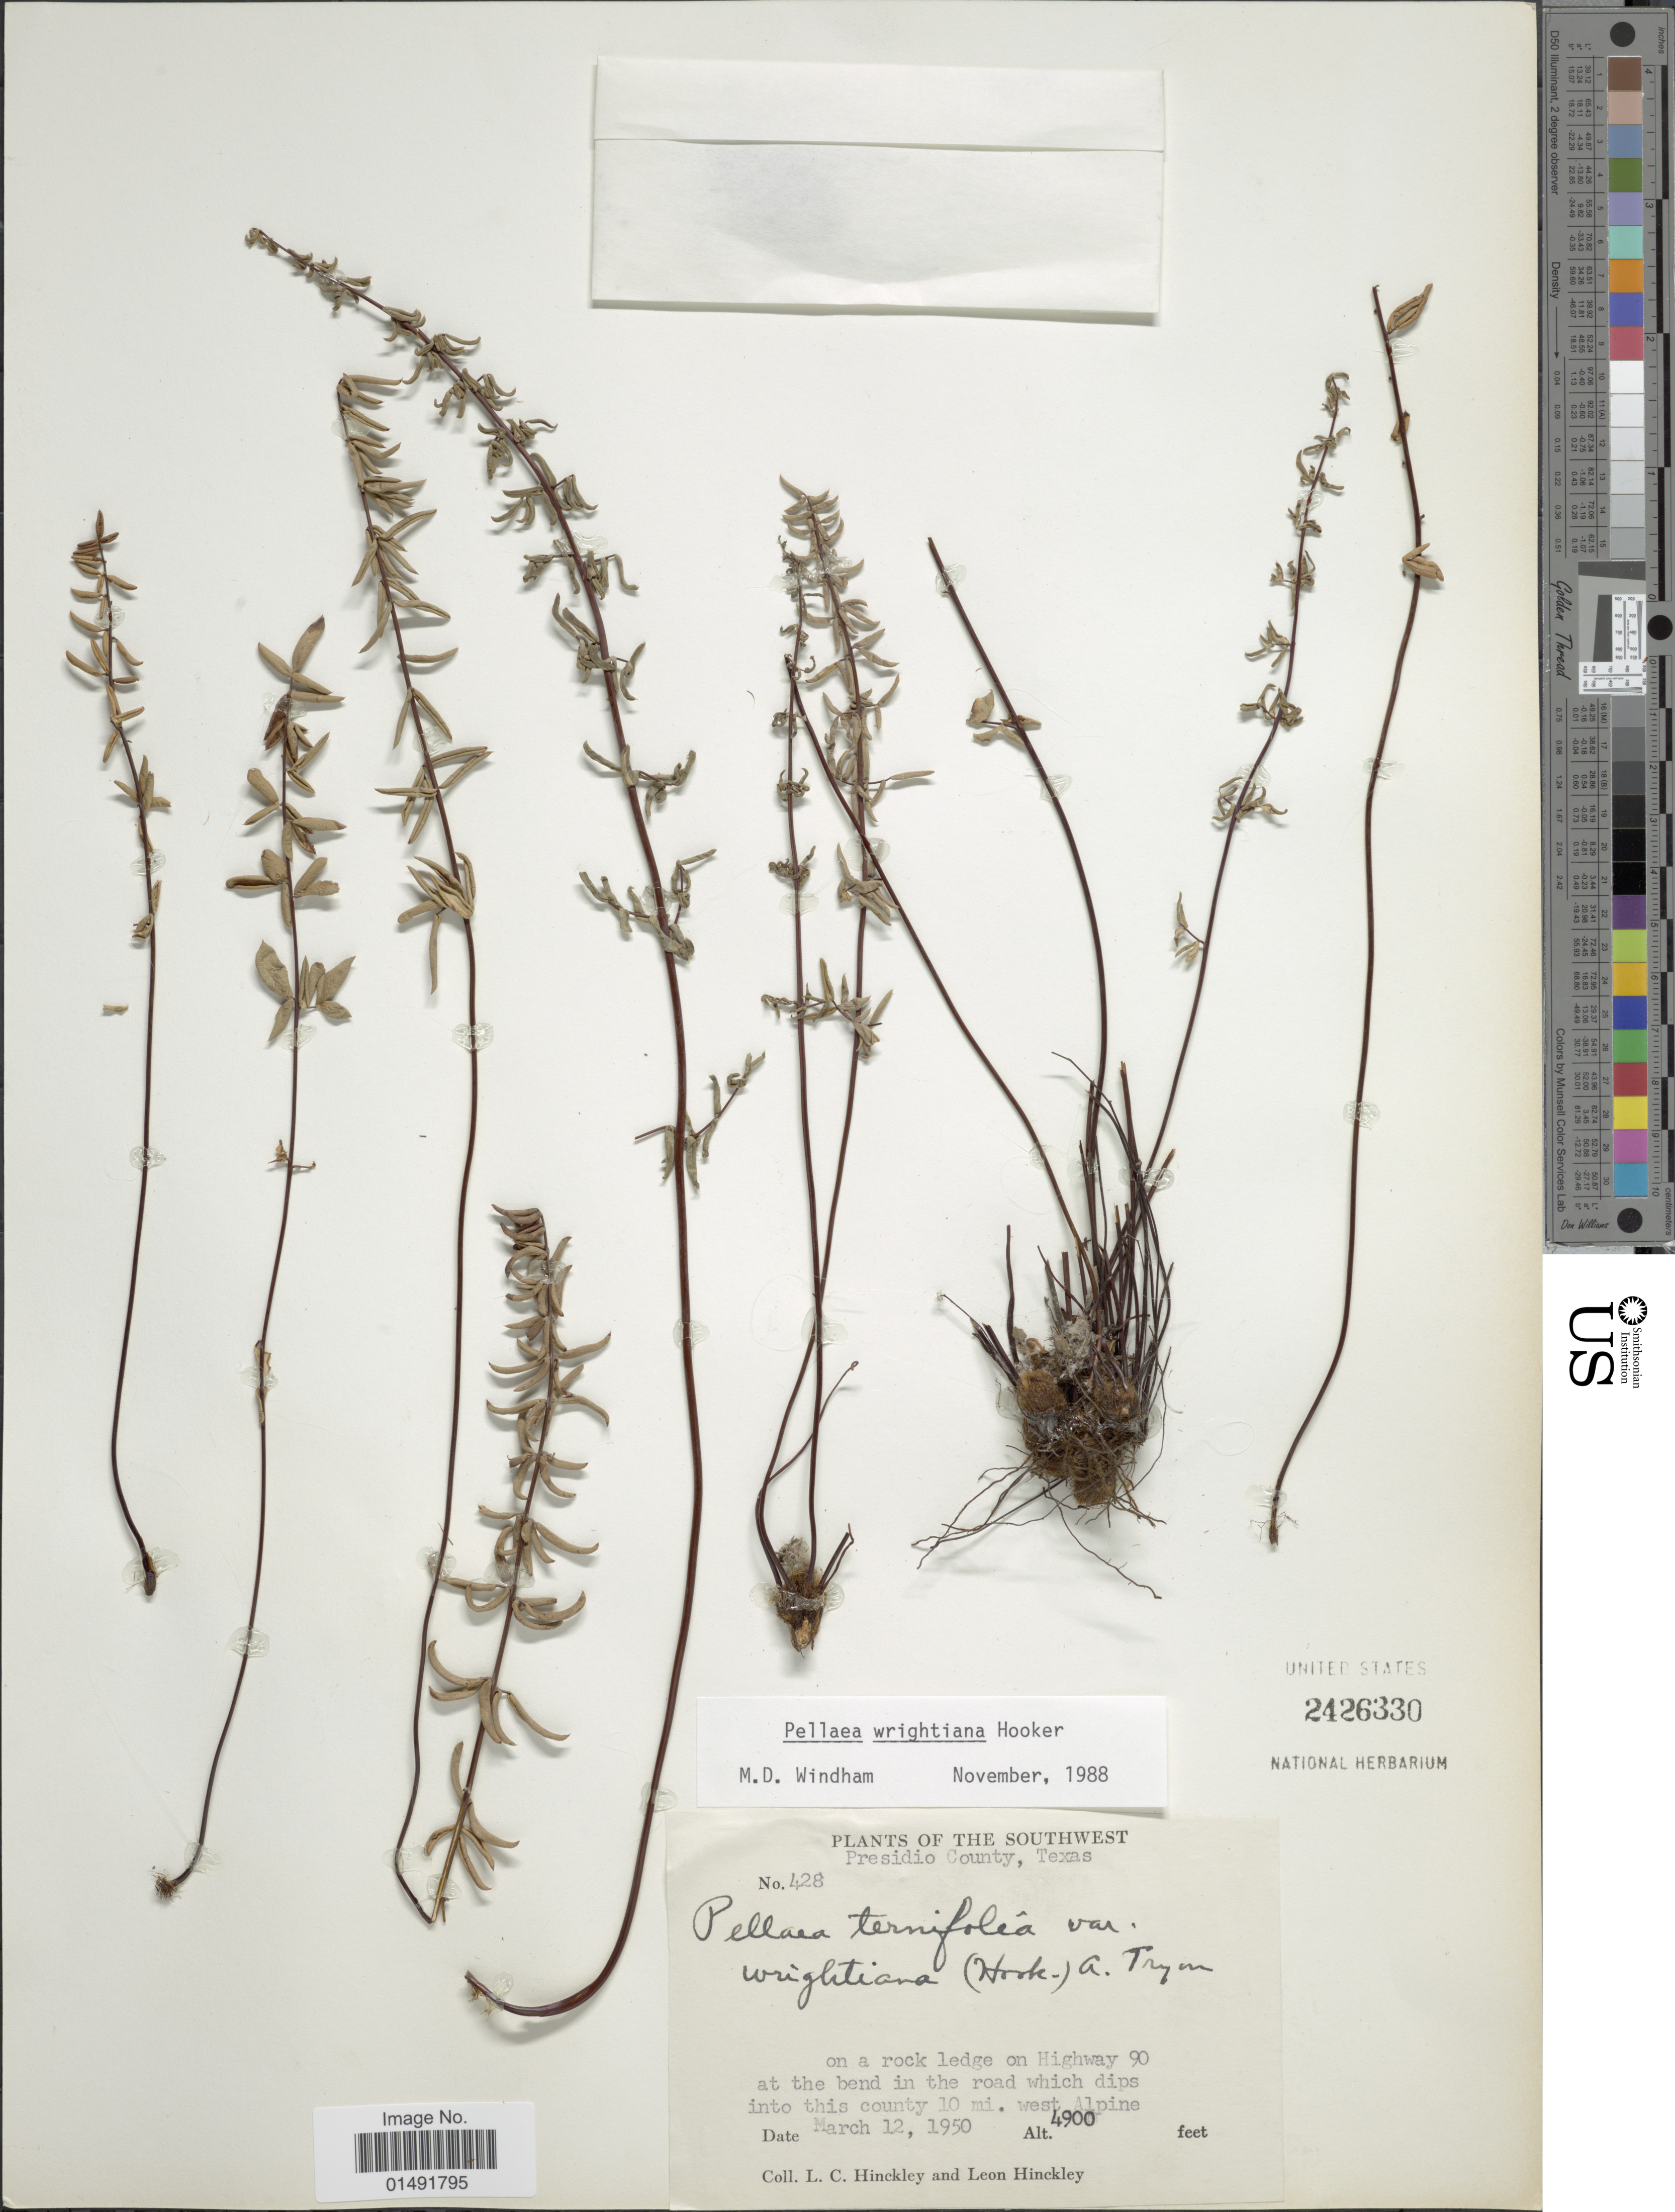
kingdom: Plantae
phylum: Tracheophyta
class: Polypodiopsida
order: Polypodiales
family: Pteridaceae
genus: Pellaea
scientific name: Pellaea wrightiana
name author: Hook.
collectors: L. Hinckley & L. Hinckley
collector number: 428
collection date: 1950-03-12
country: United States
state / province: Texas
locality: Presidio County, on a rock ledge on Highway 90 at the bend in the road which dips into this county 10 mi. west alpine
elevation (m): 1494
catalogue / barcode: US 2426330